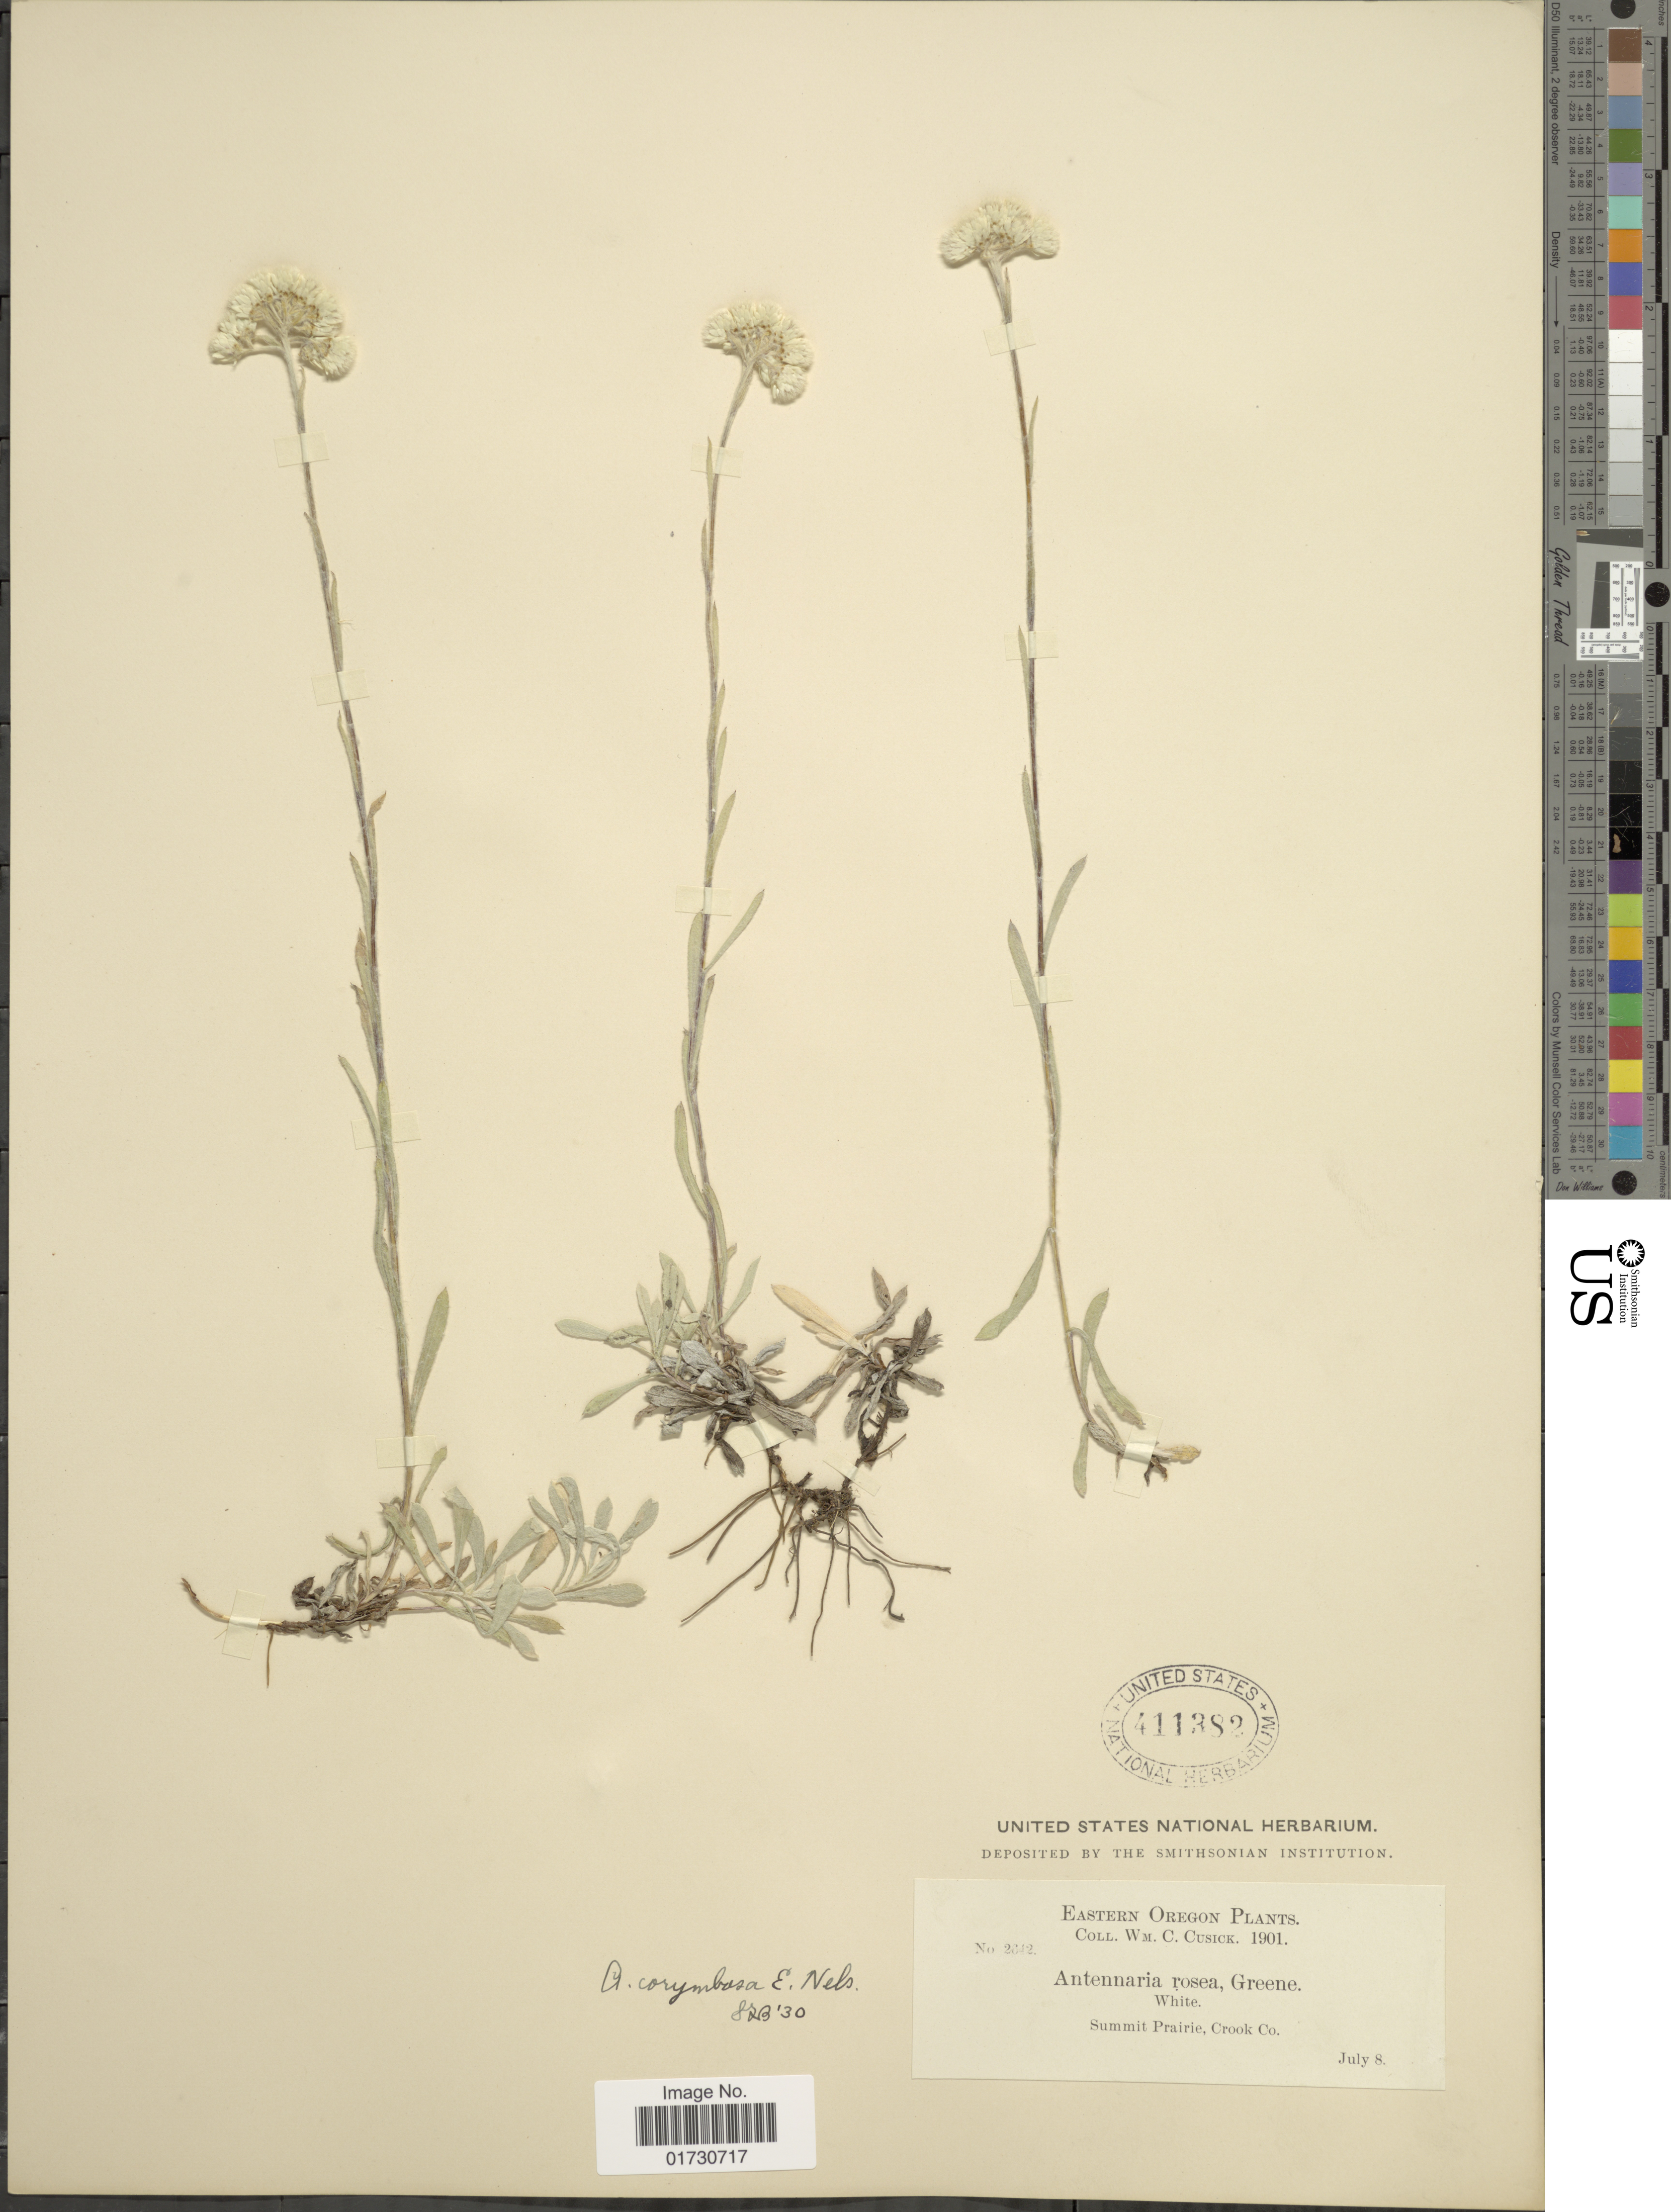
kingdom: Plantae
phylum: Tracheophyta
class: Magnoliopsida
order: Asterales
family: Asteraceae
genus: Antennaria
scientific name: Antennaria corymbosa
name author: E.E. Nelson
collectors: W. C. Cusick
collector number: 2642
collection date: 1901-07-08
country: United States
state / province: Oregon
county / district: Crook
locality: Eastern Oregon, Summit Prairie, Crook Co.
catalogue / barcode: US 411382